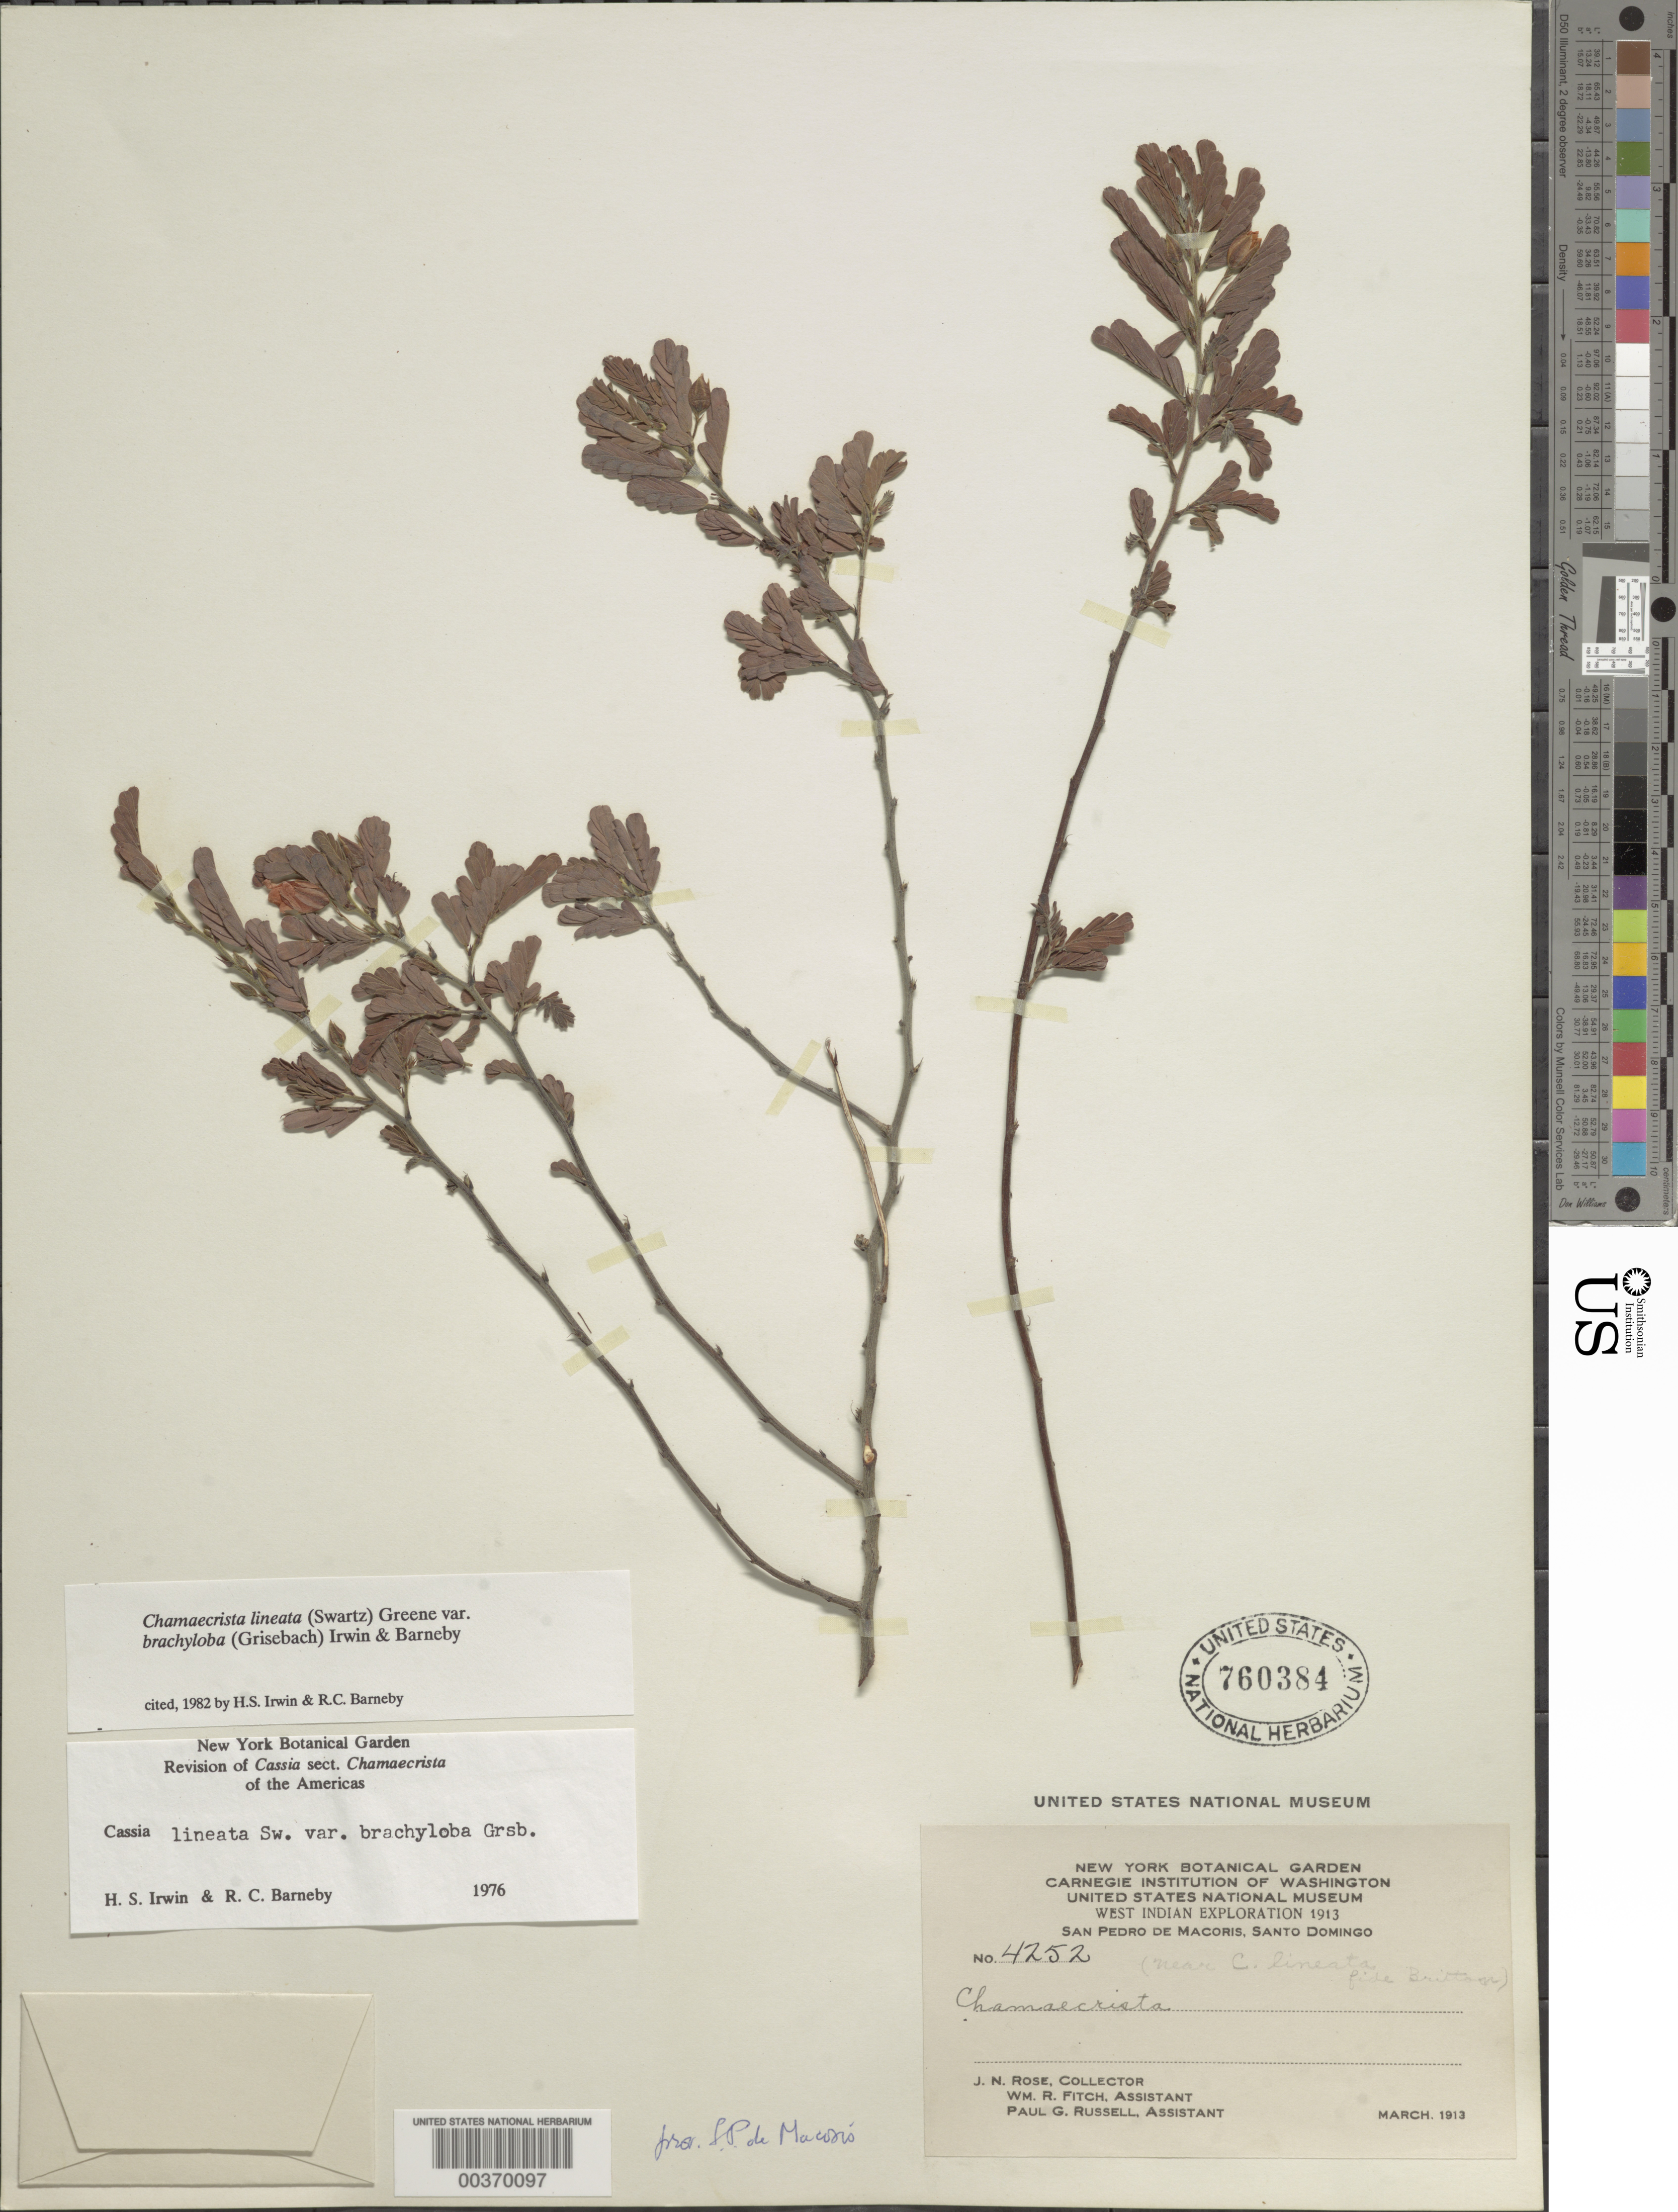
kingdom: Plantae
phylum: Tracheophyta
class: Magnoliopsida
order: Fabales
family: Fabaceae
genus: Chamaecrista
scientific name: Chamaecrista lineata var. brachyloba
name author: (Griseb.) H.S. Irwin & Barneby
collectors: J. N. Rose, W. R. Fitch & P. G. Russell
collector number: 4252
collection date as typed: Mar 1913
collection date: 1913-03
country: Dominican Republic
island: Hispaniola Island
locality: San pedro de macoris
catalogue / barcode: US 760384